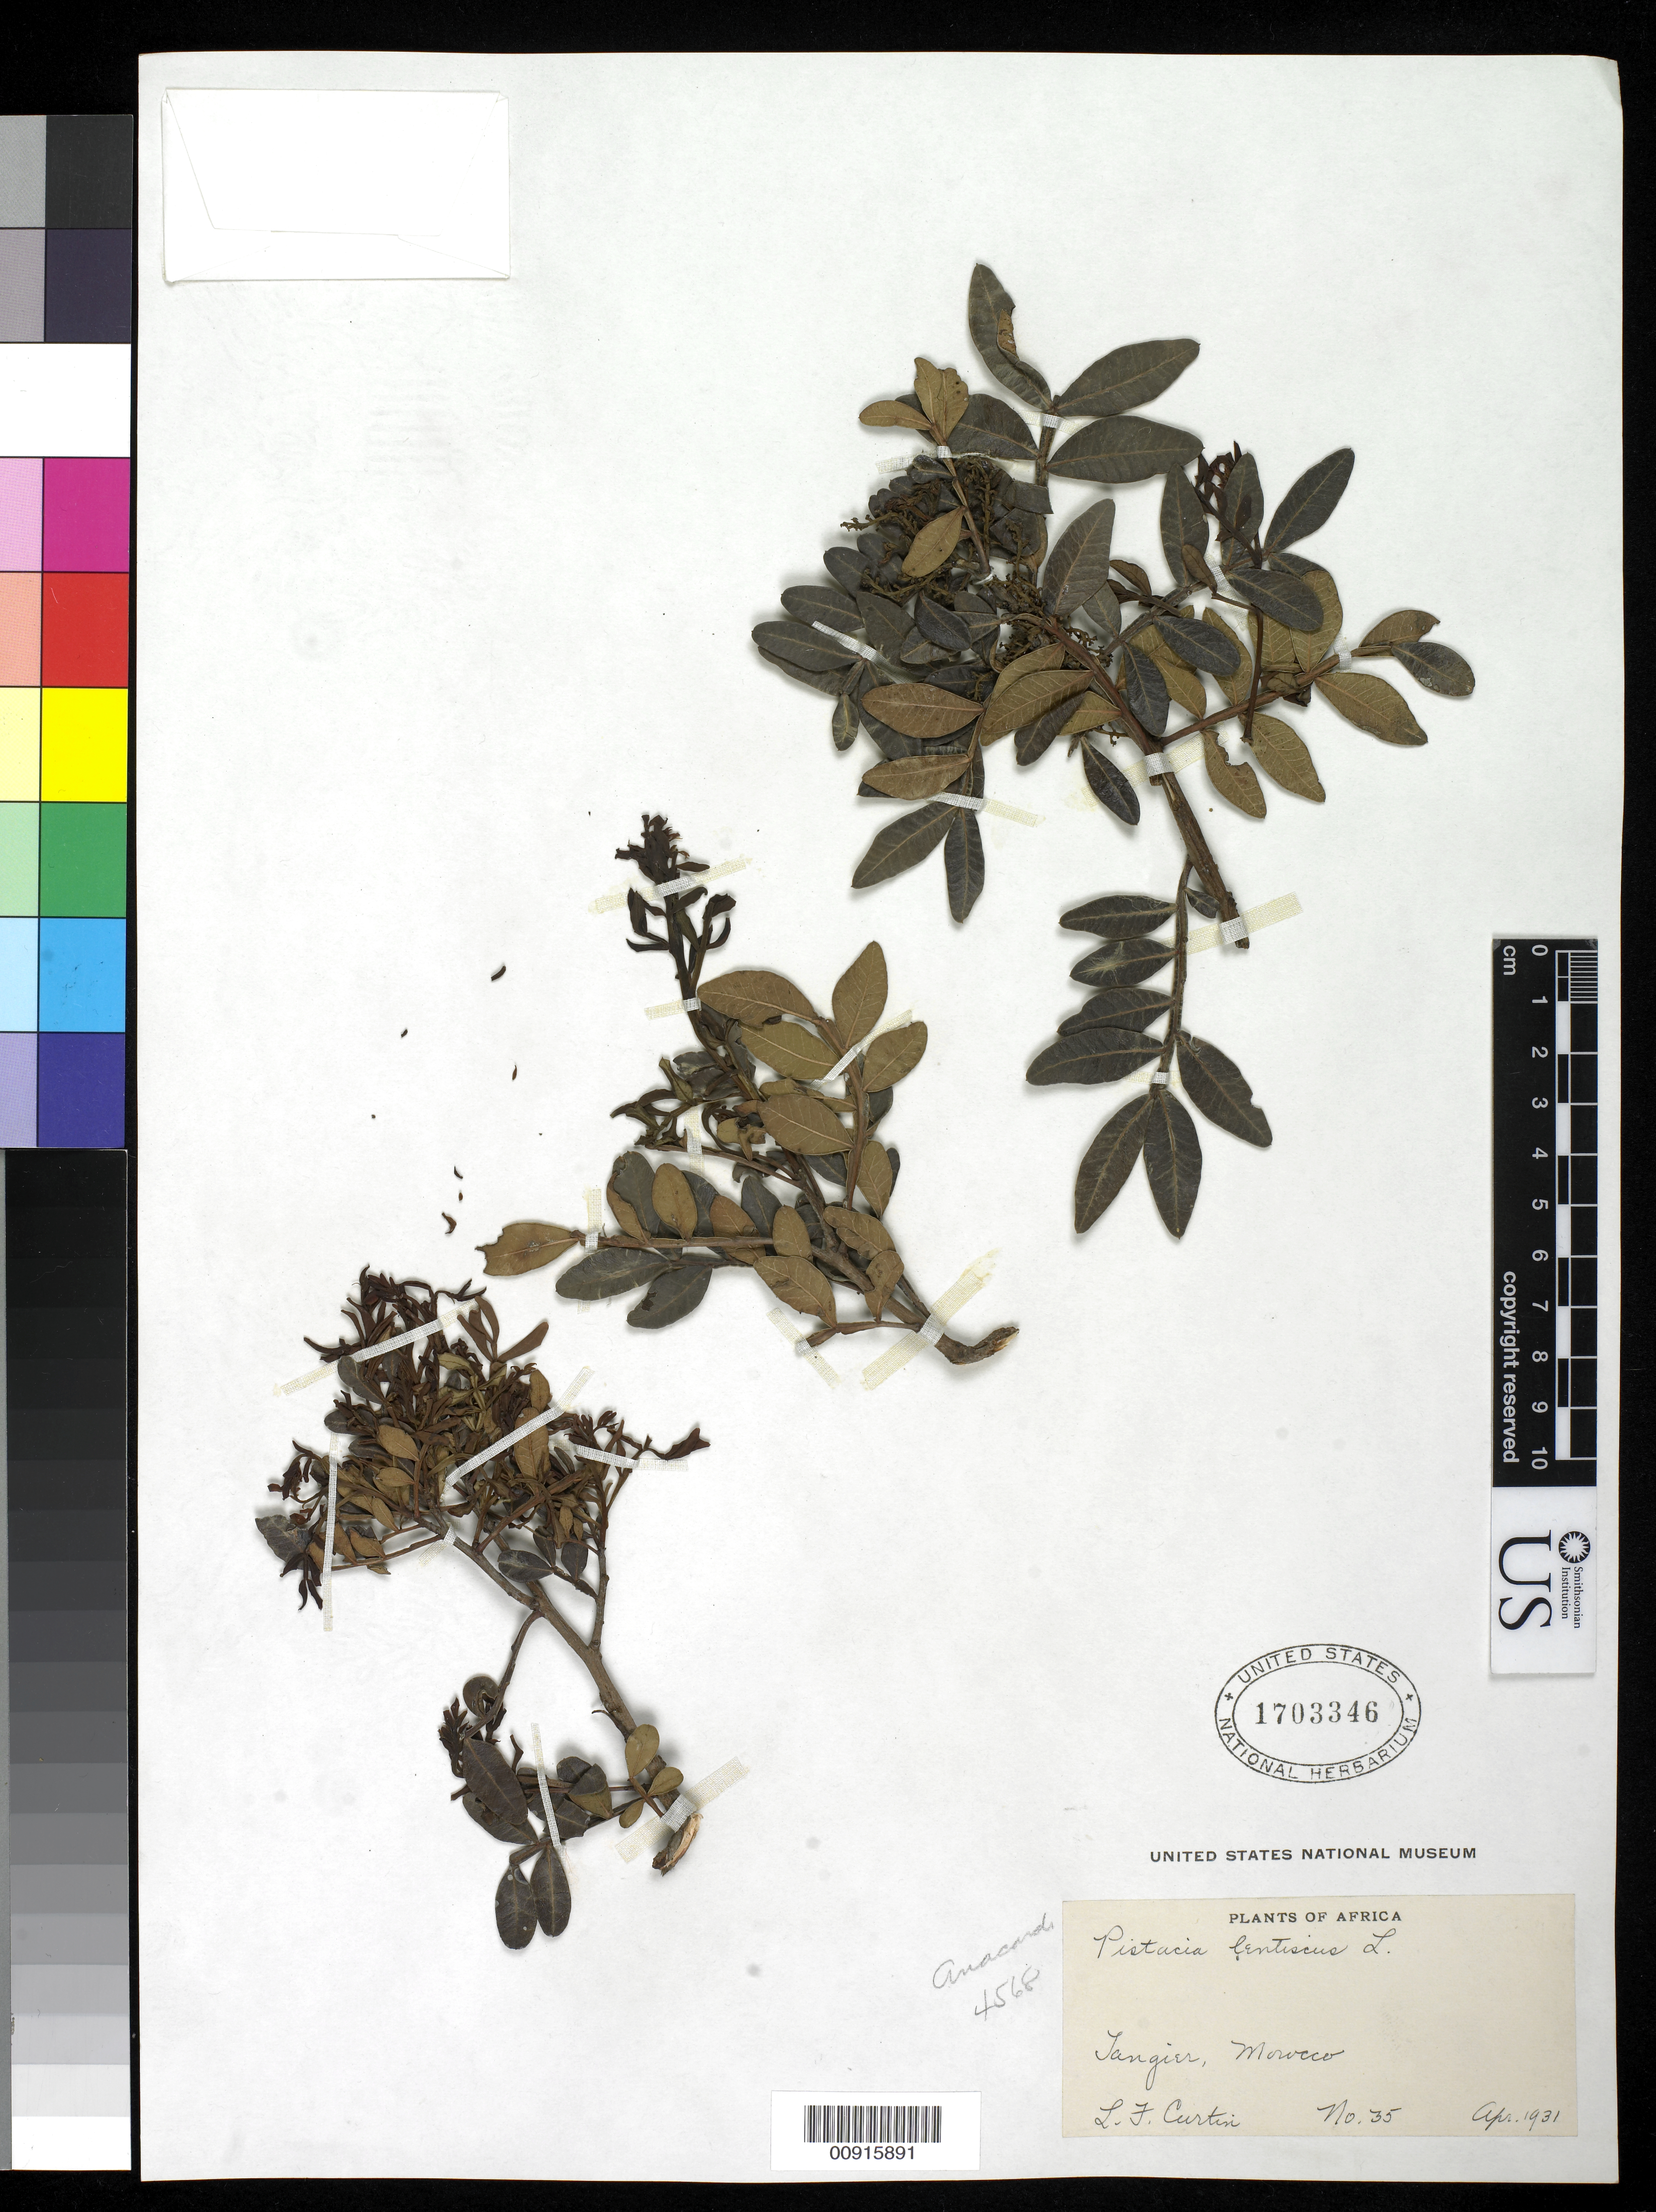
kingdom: Plantae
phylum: Tracheophyta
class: Magnoliopsida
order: Sapindales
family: Anacardiaceae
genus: Pistacia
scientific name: Pistacia lentiscus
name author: L.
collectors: Curtin, L.J.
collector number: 35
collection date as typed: Aug 1931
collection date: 1931-08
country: Morocco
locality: Tangier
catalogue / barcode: US 1703346